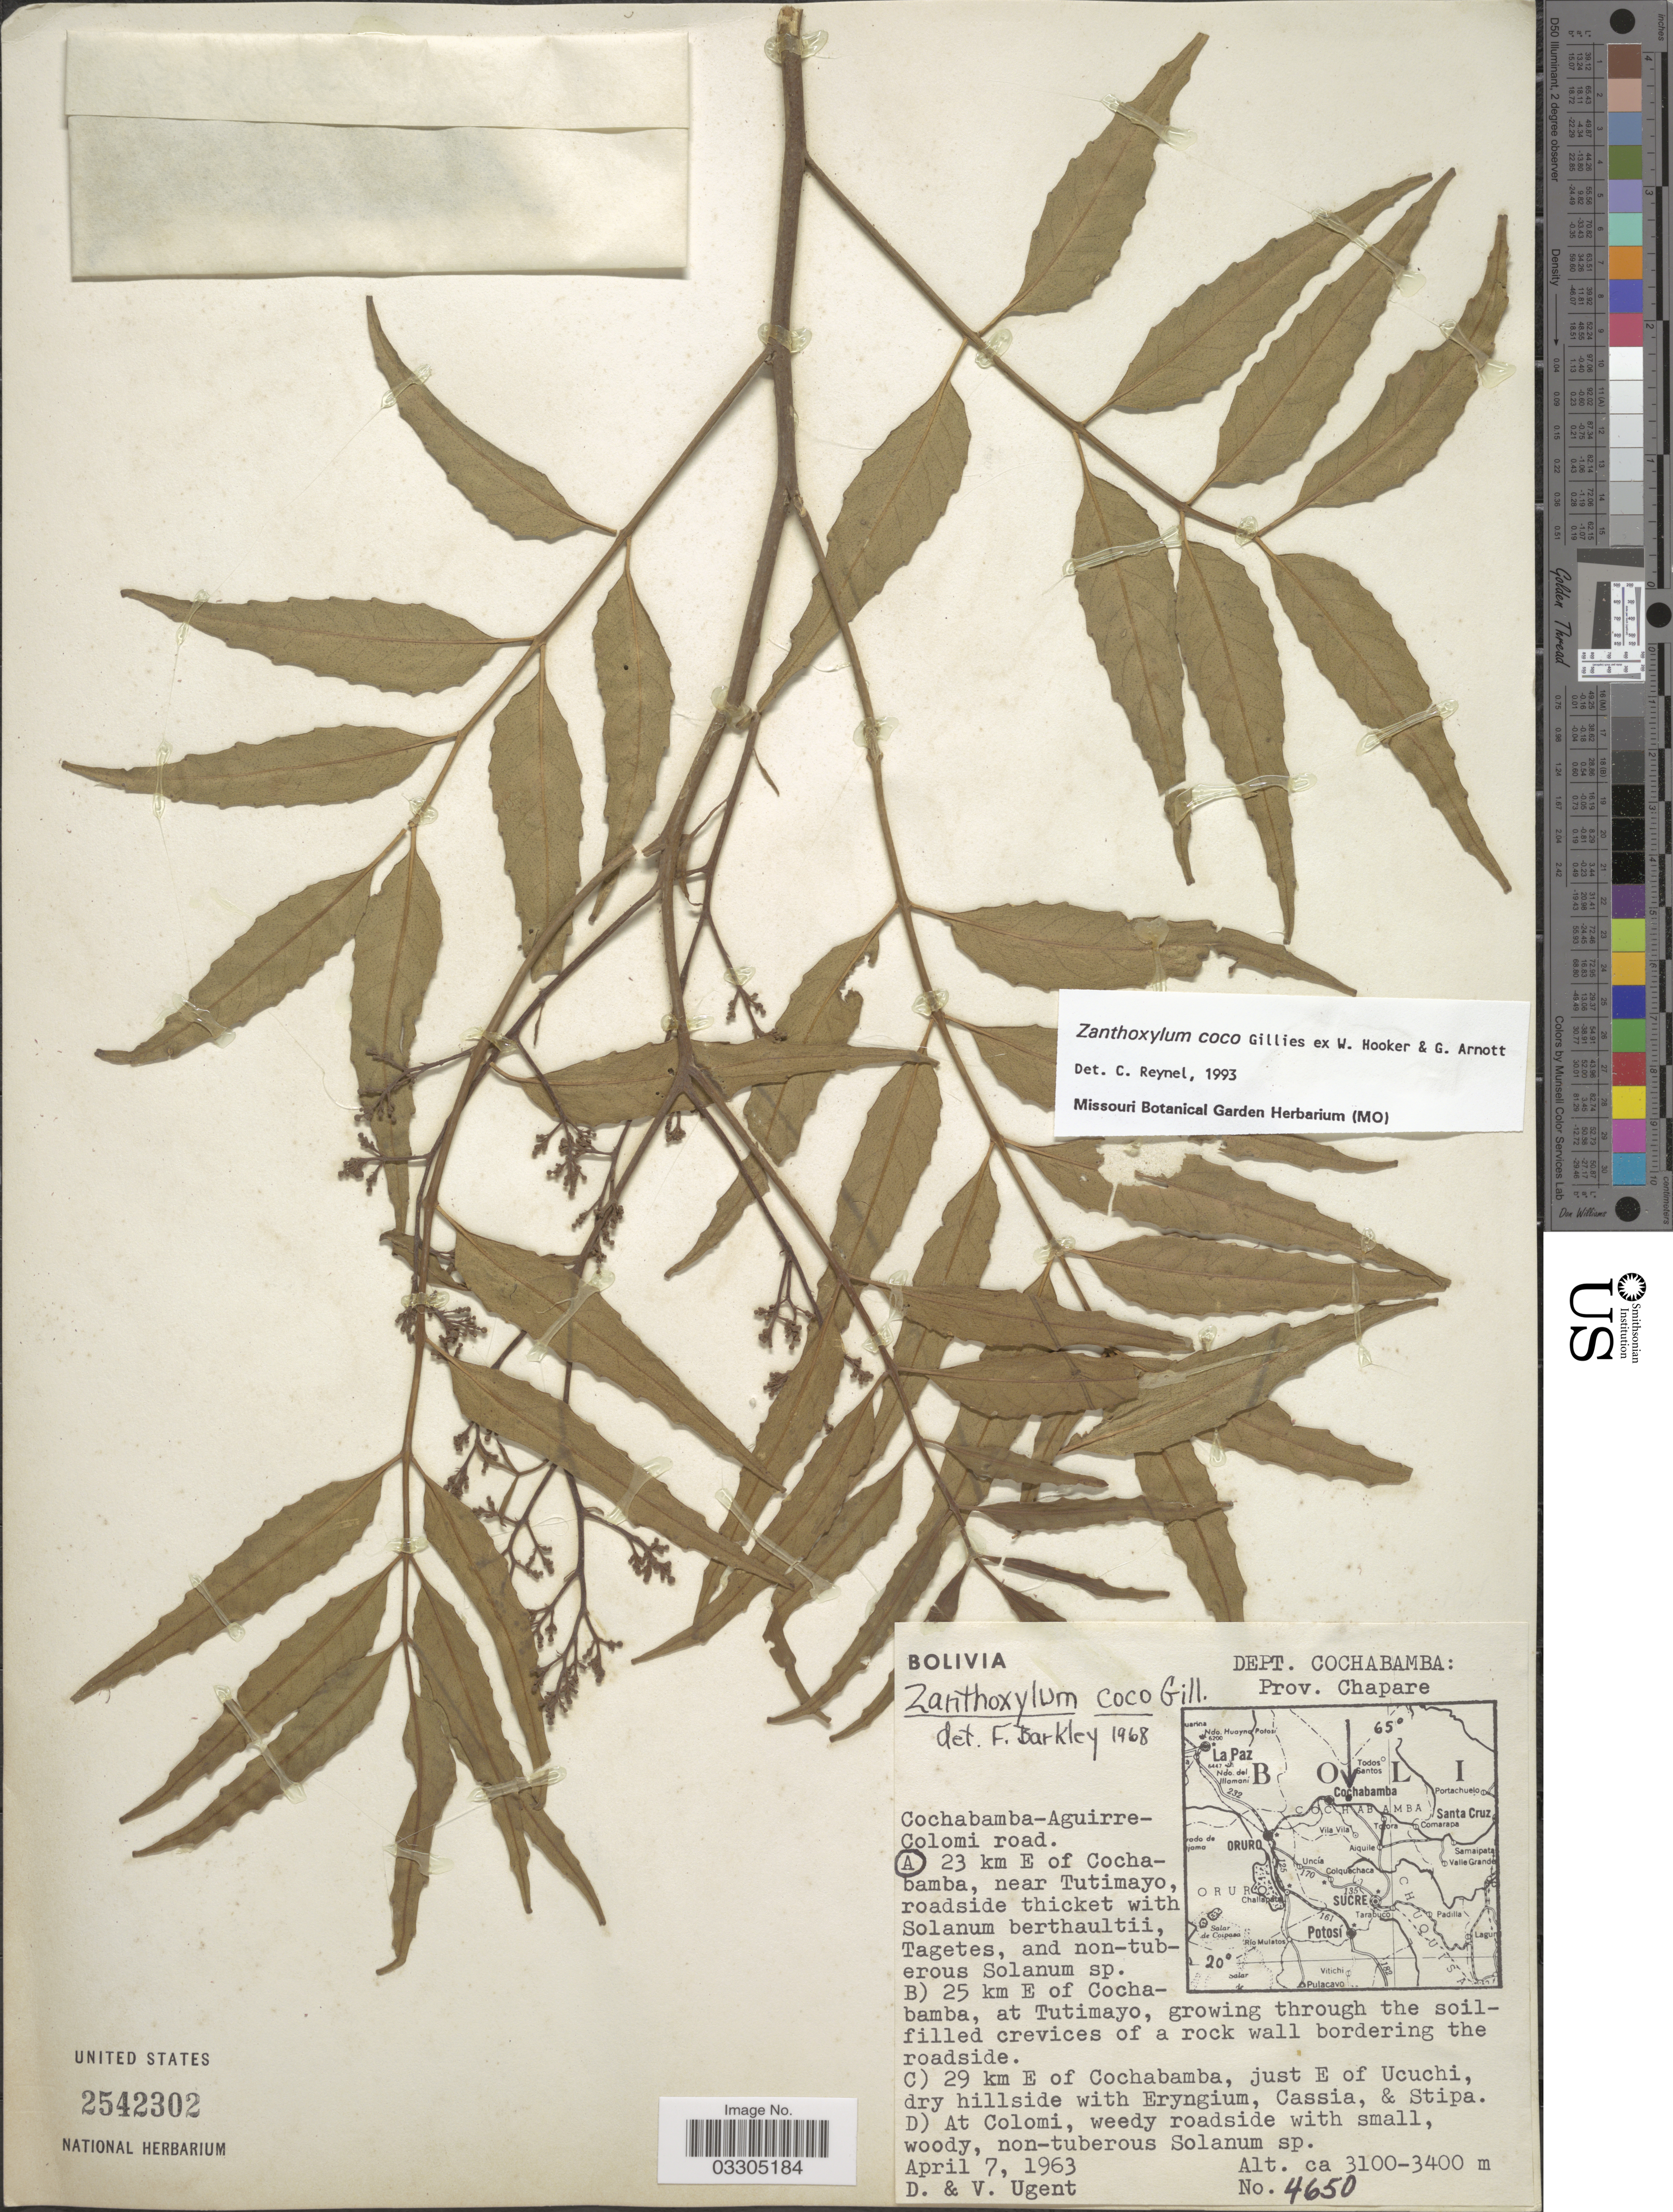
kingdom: Plantae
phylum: Tracheophyta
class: Magnoliopsida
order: Sapindales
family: Rutaceae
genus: Zanthoxylum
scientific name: Zanthoxylum coco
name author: Hook. & Arn.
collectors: D. Ugent & V. Ugent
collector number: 4650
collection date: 1963-04-07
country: Bolivia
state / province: Cochabamba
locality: Dept. Cochabamba, Prov. Chapare, 23 km E of Cochabamba, near Tutimayo.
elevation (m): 3100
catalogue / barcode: US 2542302